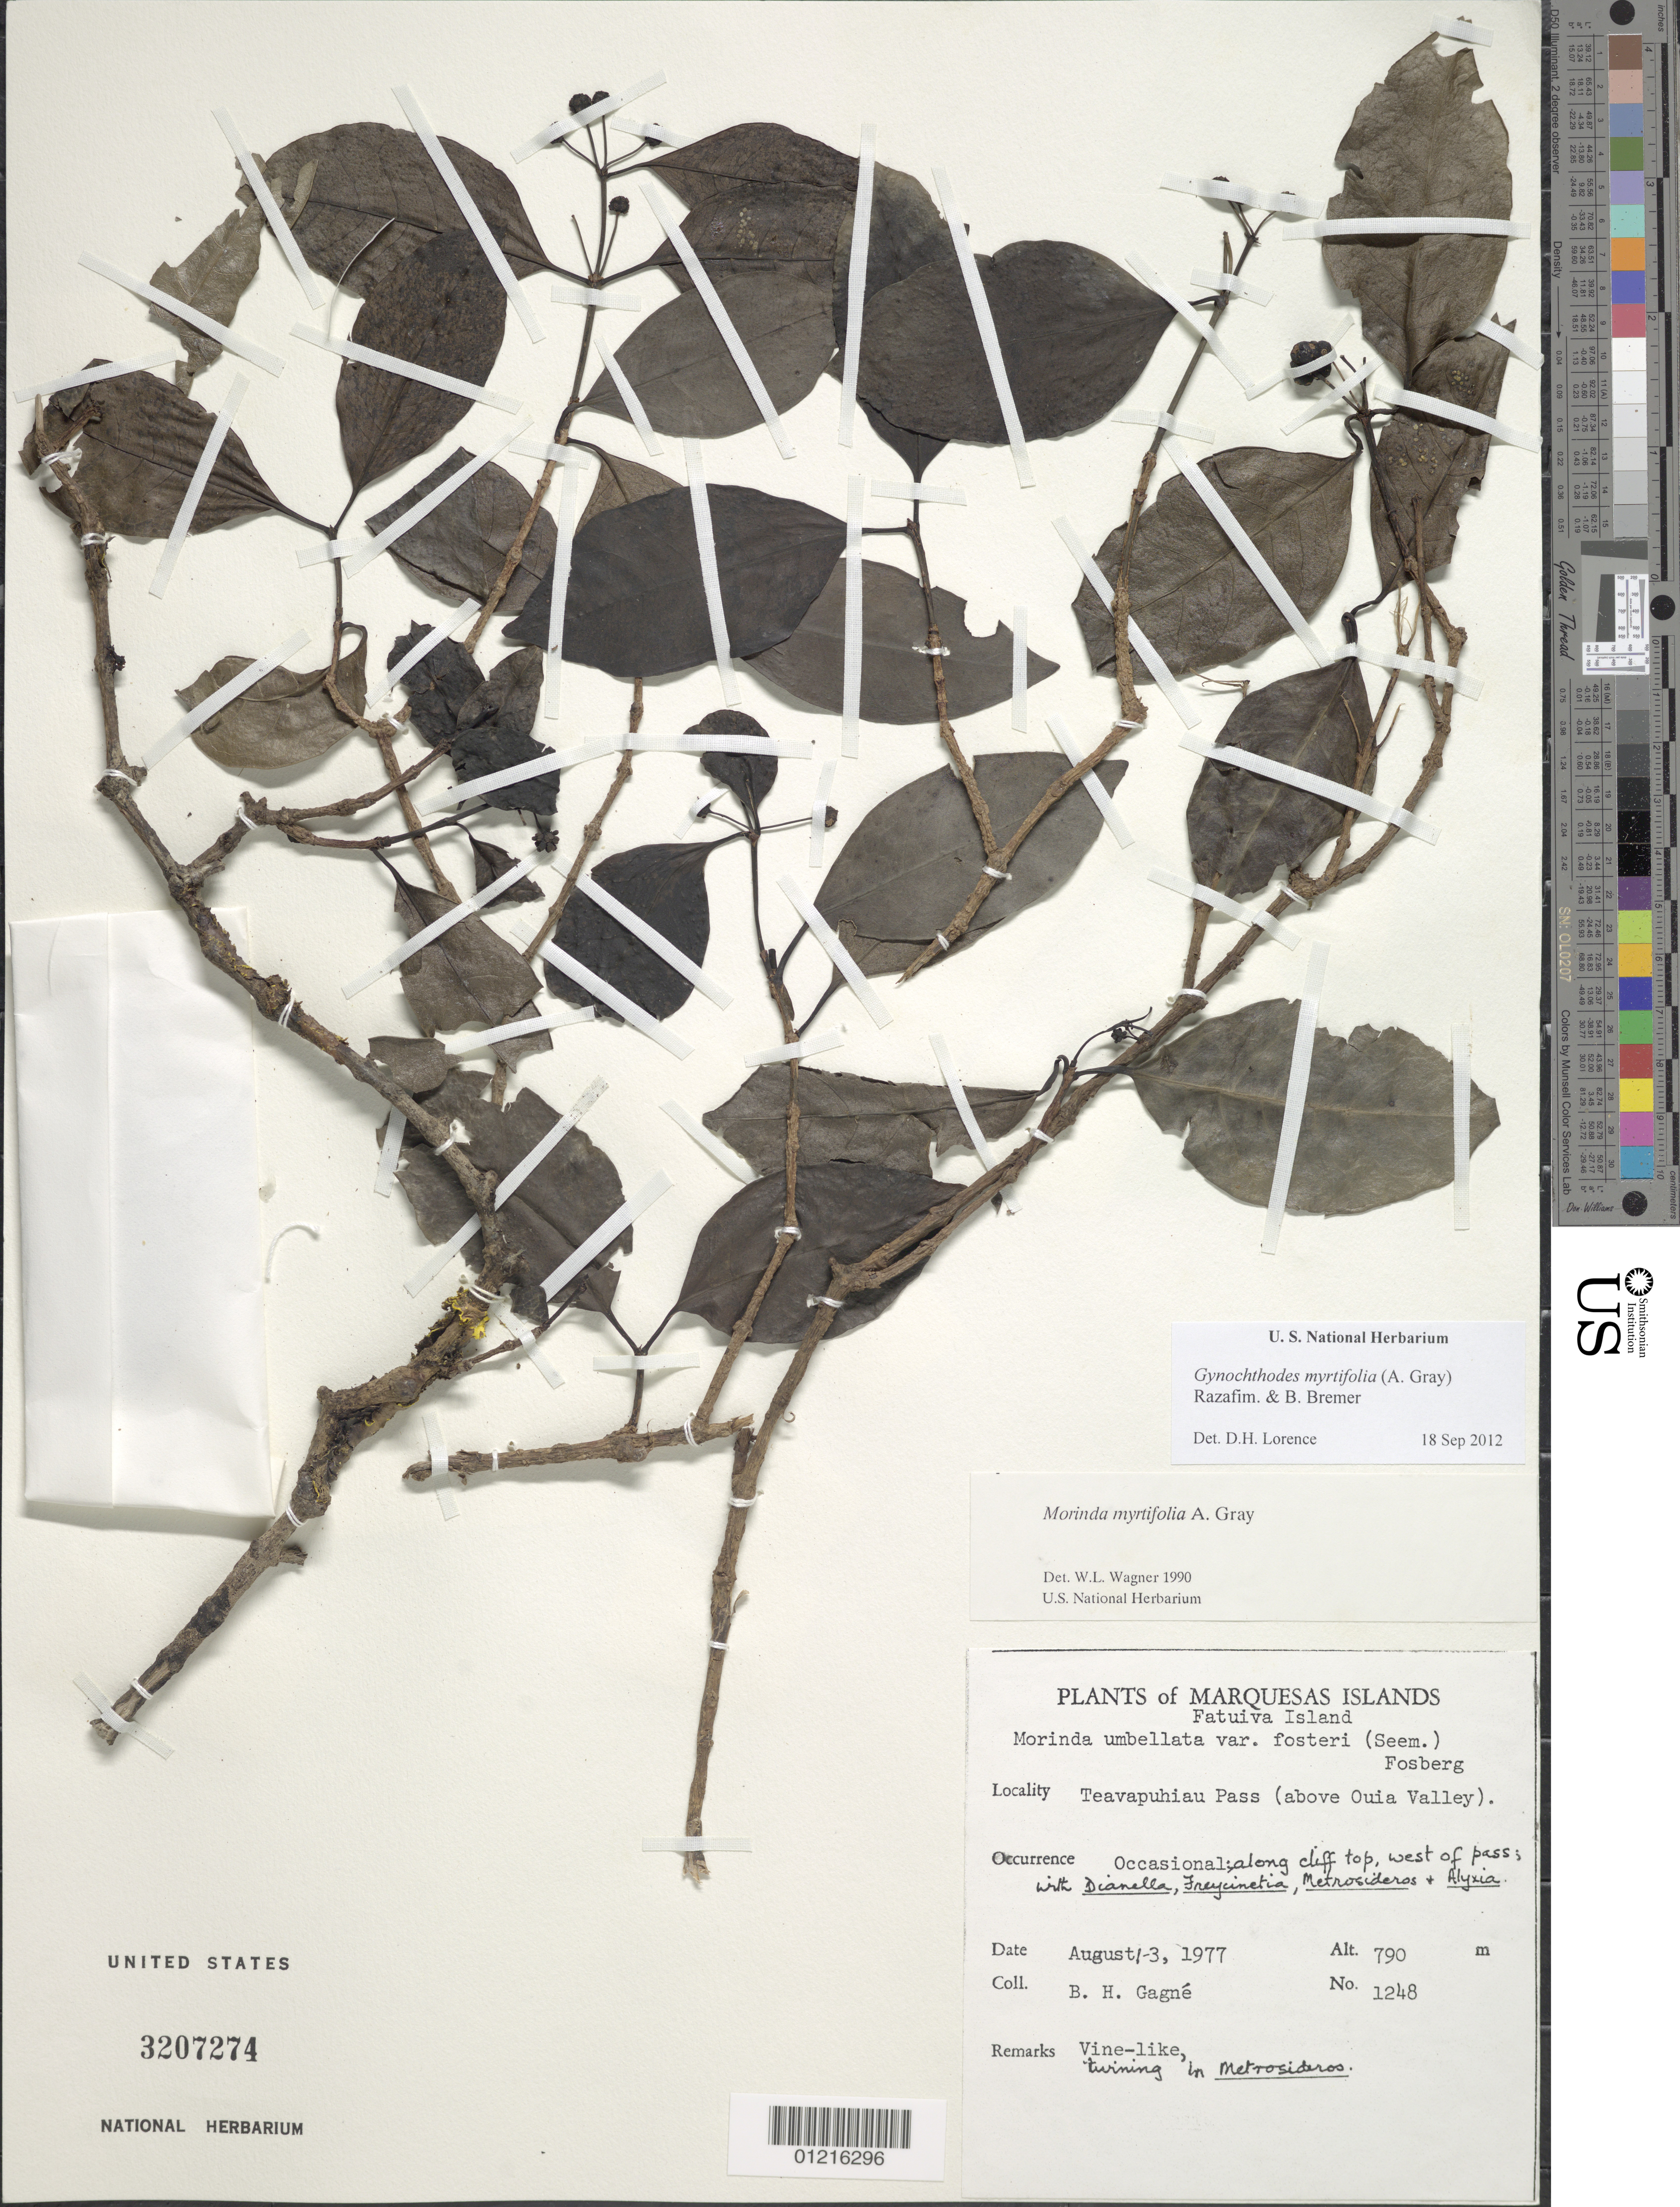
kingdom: Plantae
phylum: Tracheophyta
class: Magnoliopsida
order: Gentianales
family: Rubiaceae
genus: Gynochthodes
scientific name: Gynochthodes myrtifolia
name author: (A. Gray) Razafim. & B. Bremer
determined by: Lorence, David H., (PTBG), National Tropical Botanical Garden (UNITED STATES)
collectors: B. H. Gagné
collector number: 1248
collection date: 1977-08-01/1977-08-03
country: French Polynesia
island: Fatu Hiva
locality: Teavapuhiau Pass (above Ouia Valley)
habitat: Occasional along cliff top, W of pass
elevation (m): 790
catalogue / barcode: US 3207274